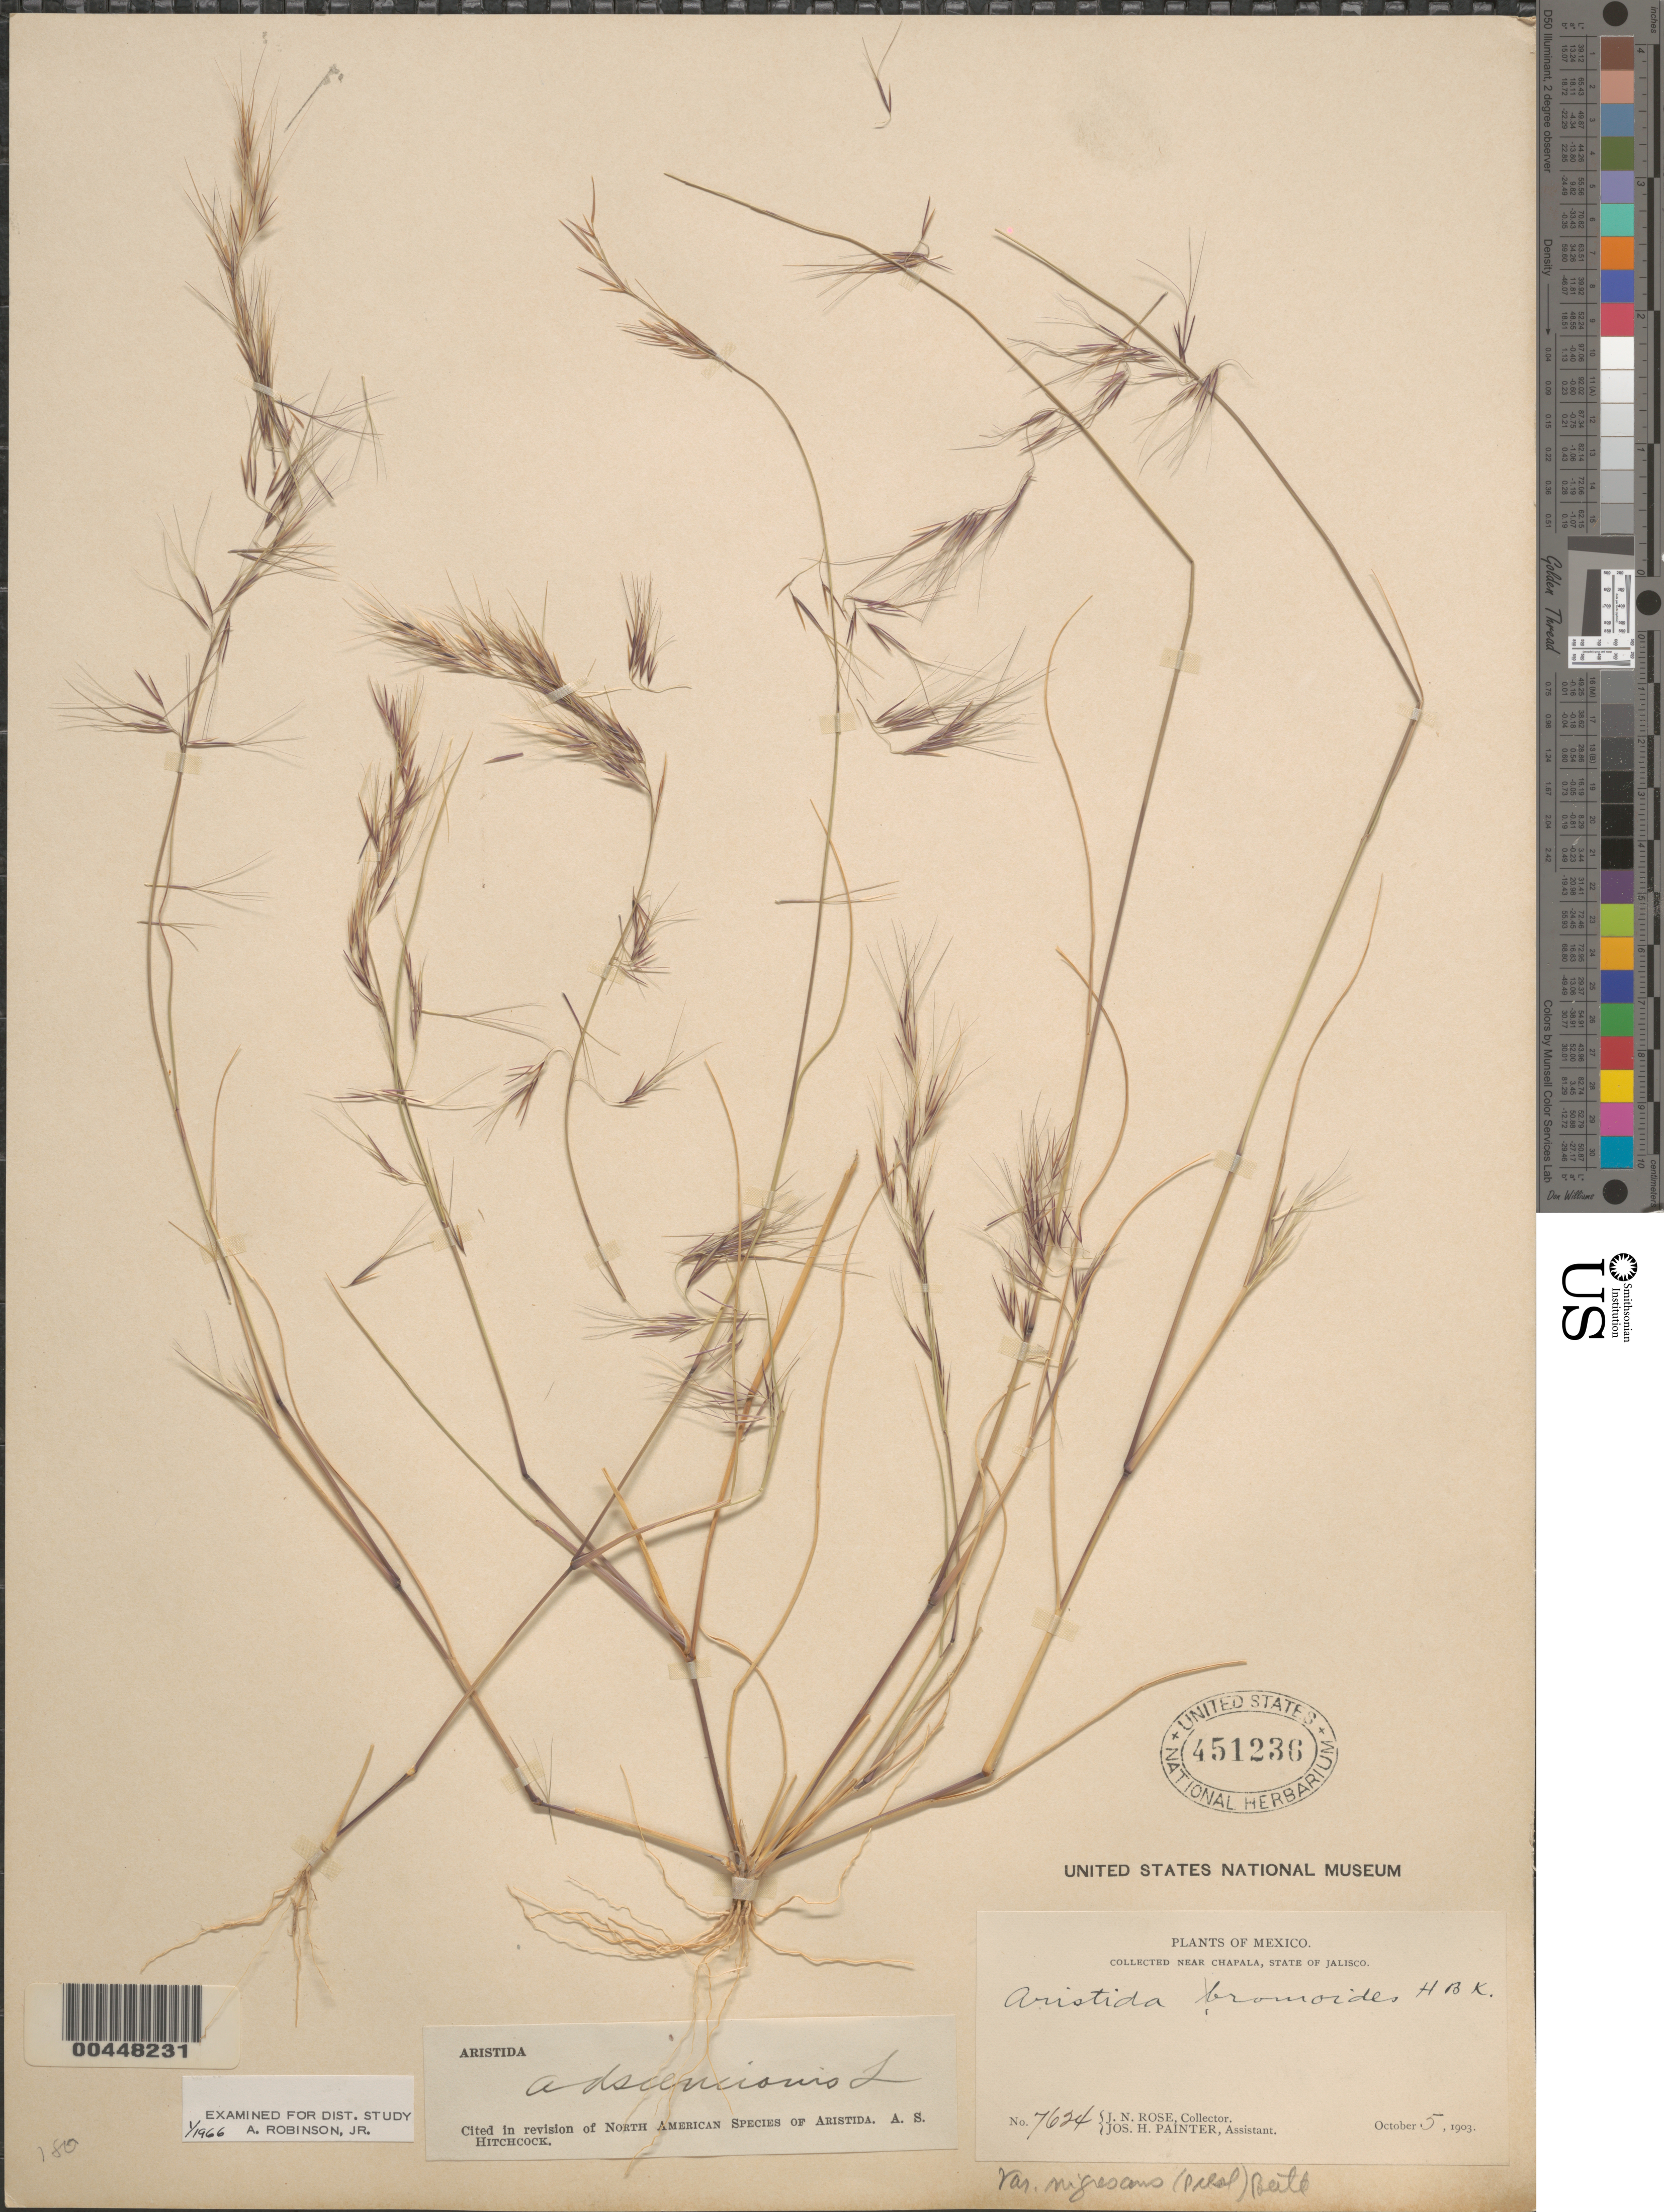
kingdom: Plantae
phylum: Tracheophyta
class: Liliopsida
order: Poales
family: Poaceae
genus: Aristida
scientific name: Aristida adscensionis var. nigrescens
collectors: J. N. Rose & J. H. Painter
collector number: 7624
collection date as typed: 5 Oct 1903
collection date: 1903-10-05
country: Mexico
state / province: Jalisco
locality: Near Chapala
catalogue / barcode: US 451236